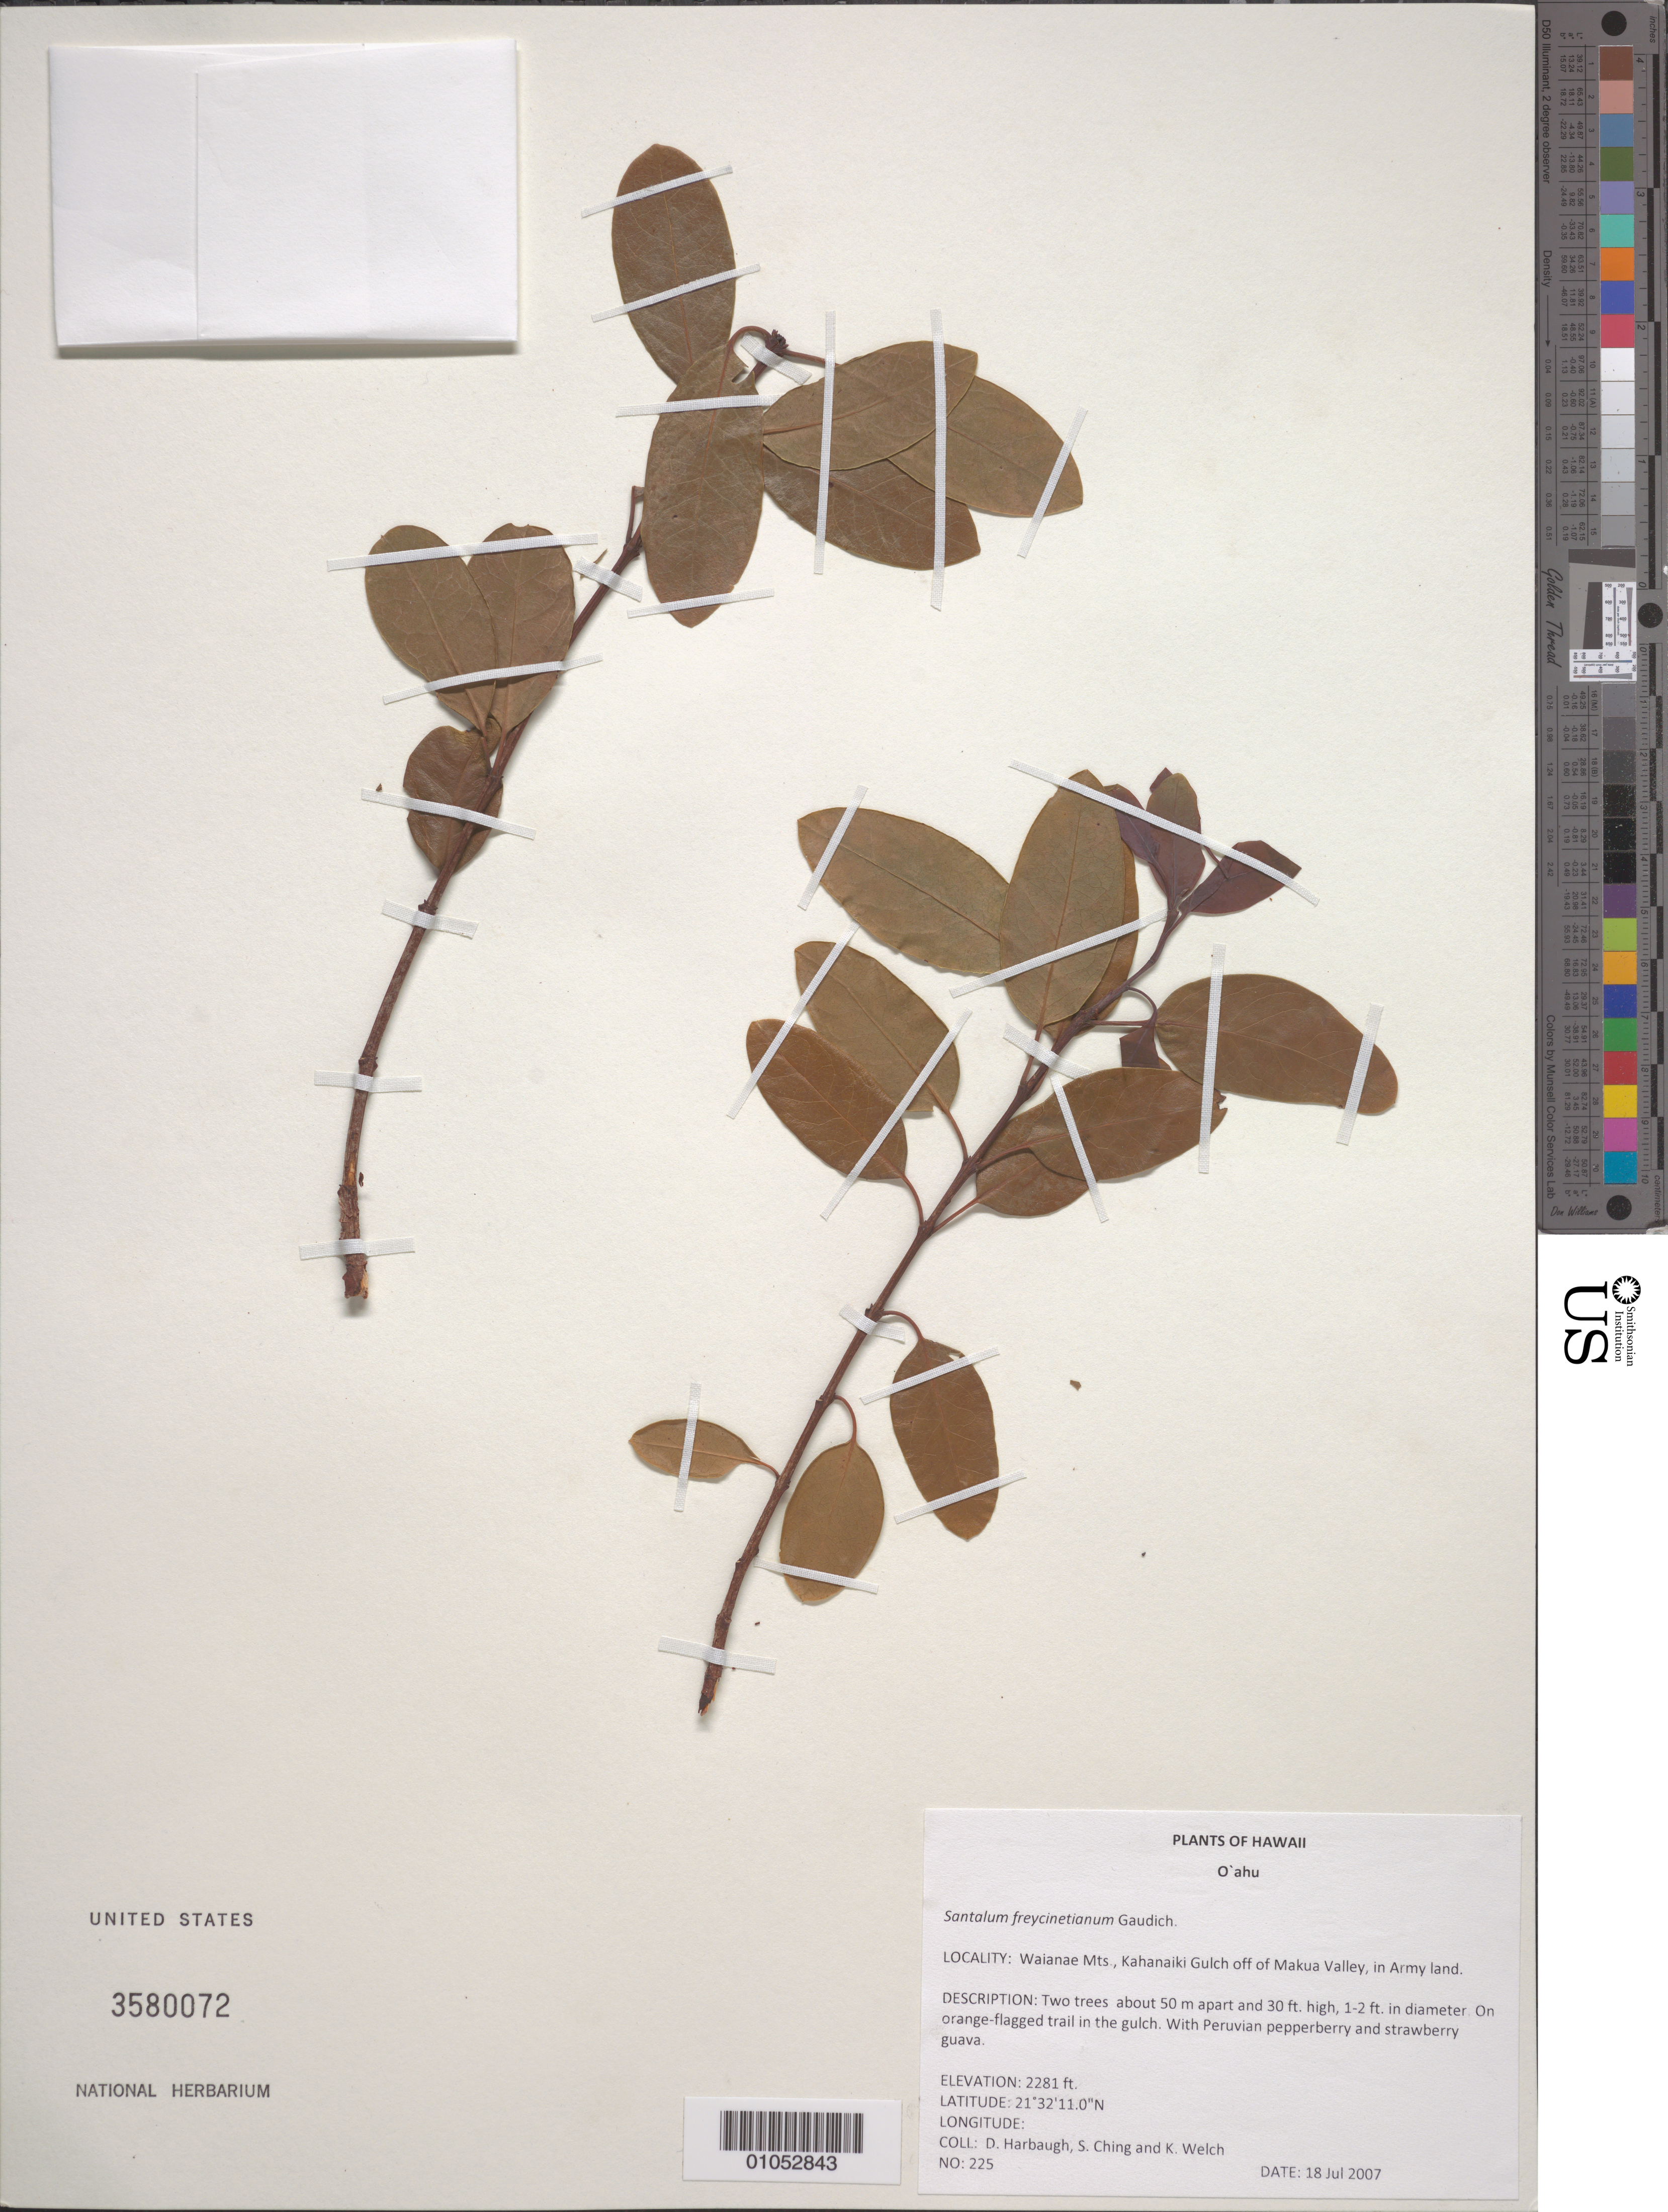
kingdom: Plantae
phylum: Tracheophyta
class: Magnoliopsida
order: Santalales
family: Santalaceae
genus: Santalum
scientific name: Santalum freycinetianum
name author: Gaudich.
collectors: D. Harbaugh, S. Ching & K. Welch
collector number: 225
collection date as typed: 18 Jul 2007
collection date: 2007-07-18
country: United States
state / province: Hawaii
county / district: Honolulu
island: Oahu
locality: Waianae Mts., Kahanaiki Gulch off of Makua Valley, in Army land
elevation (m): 695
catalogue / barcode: US 3580072